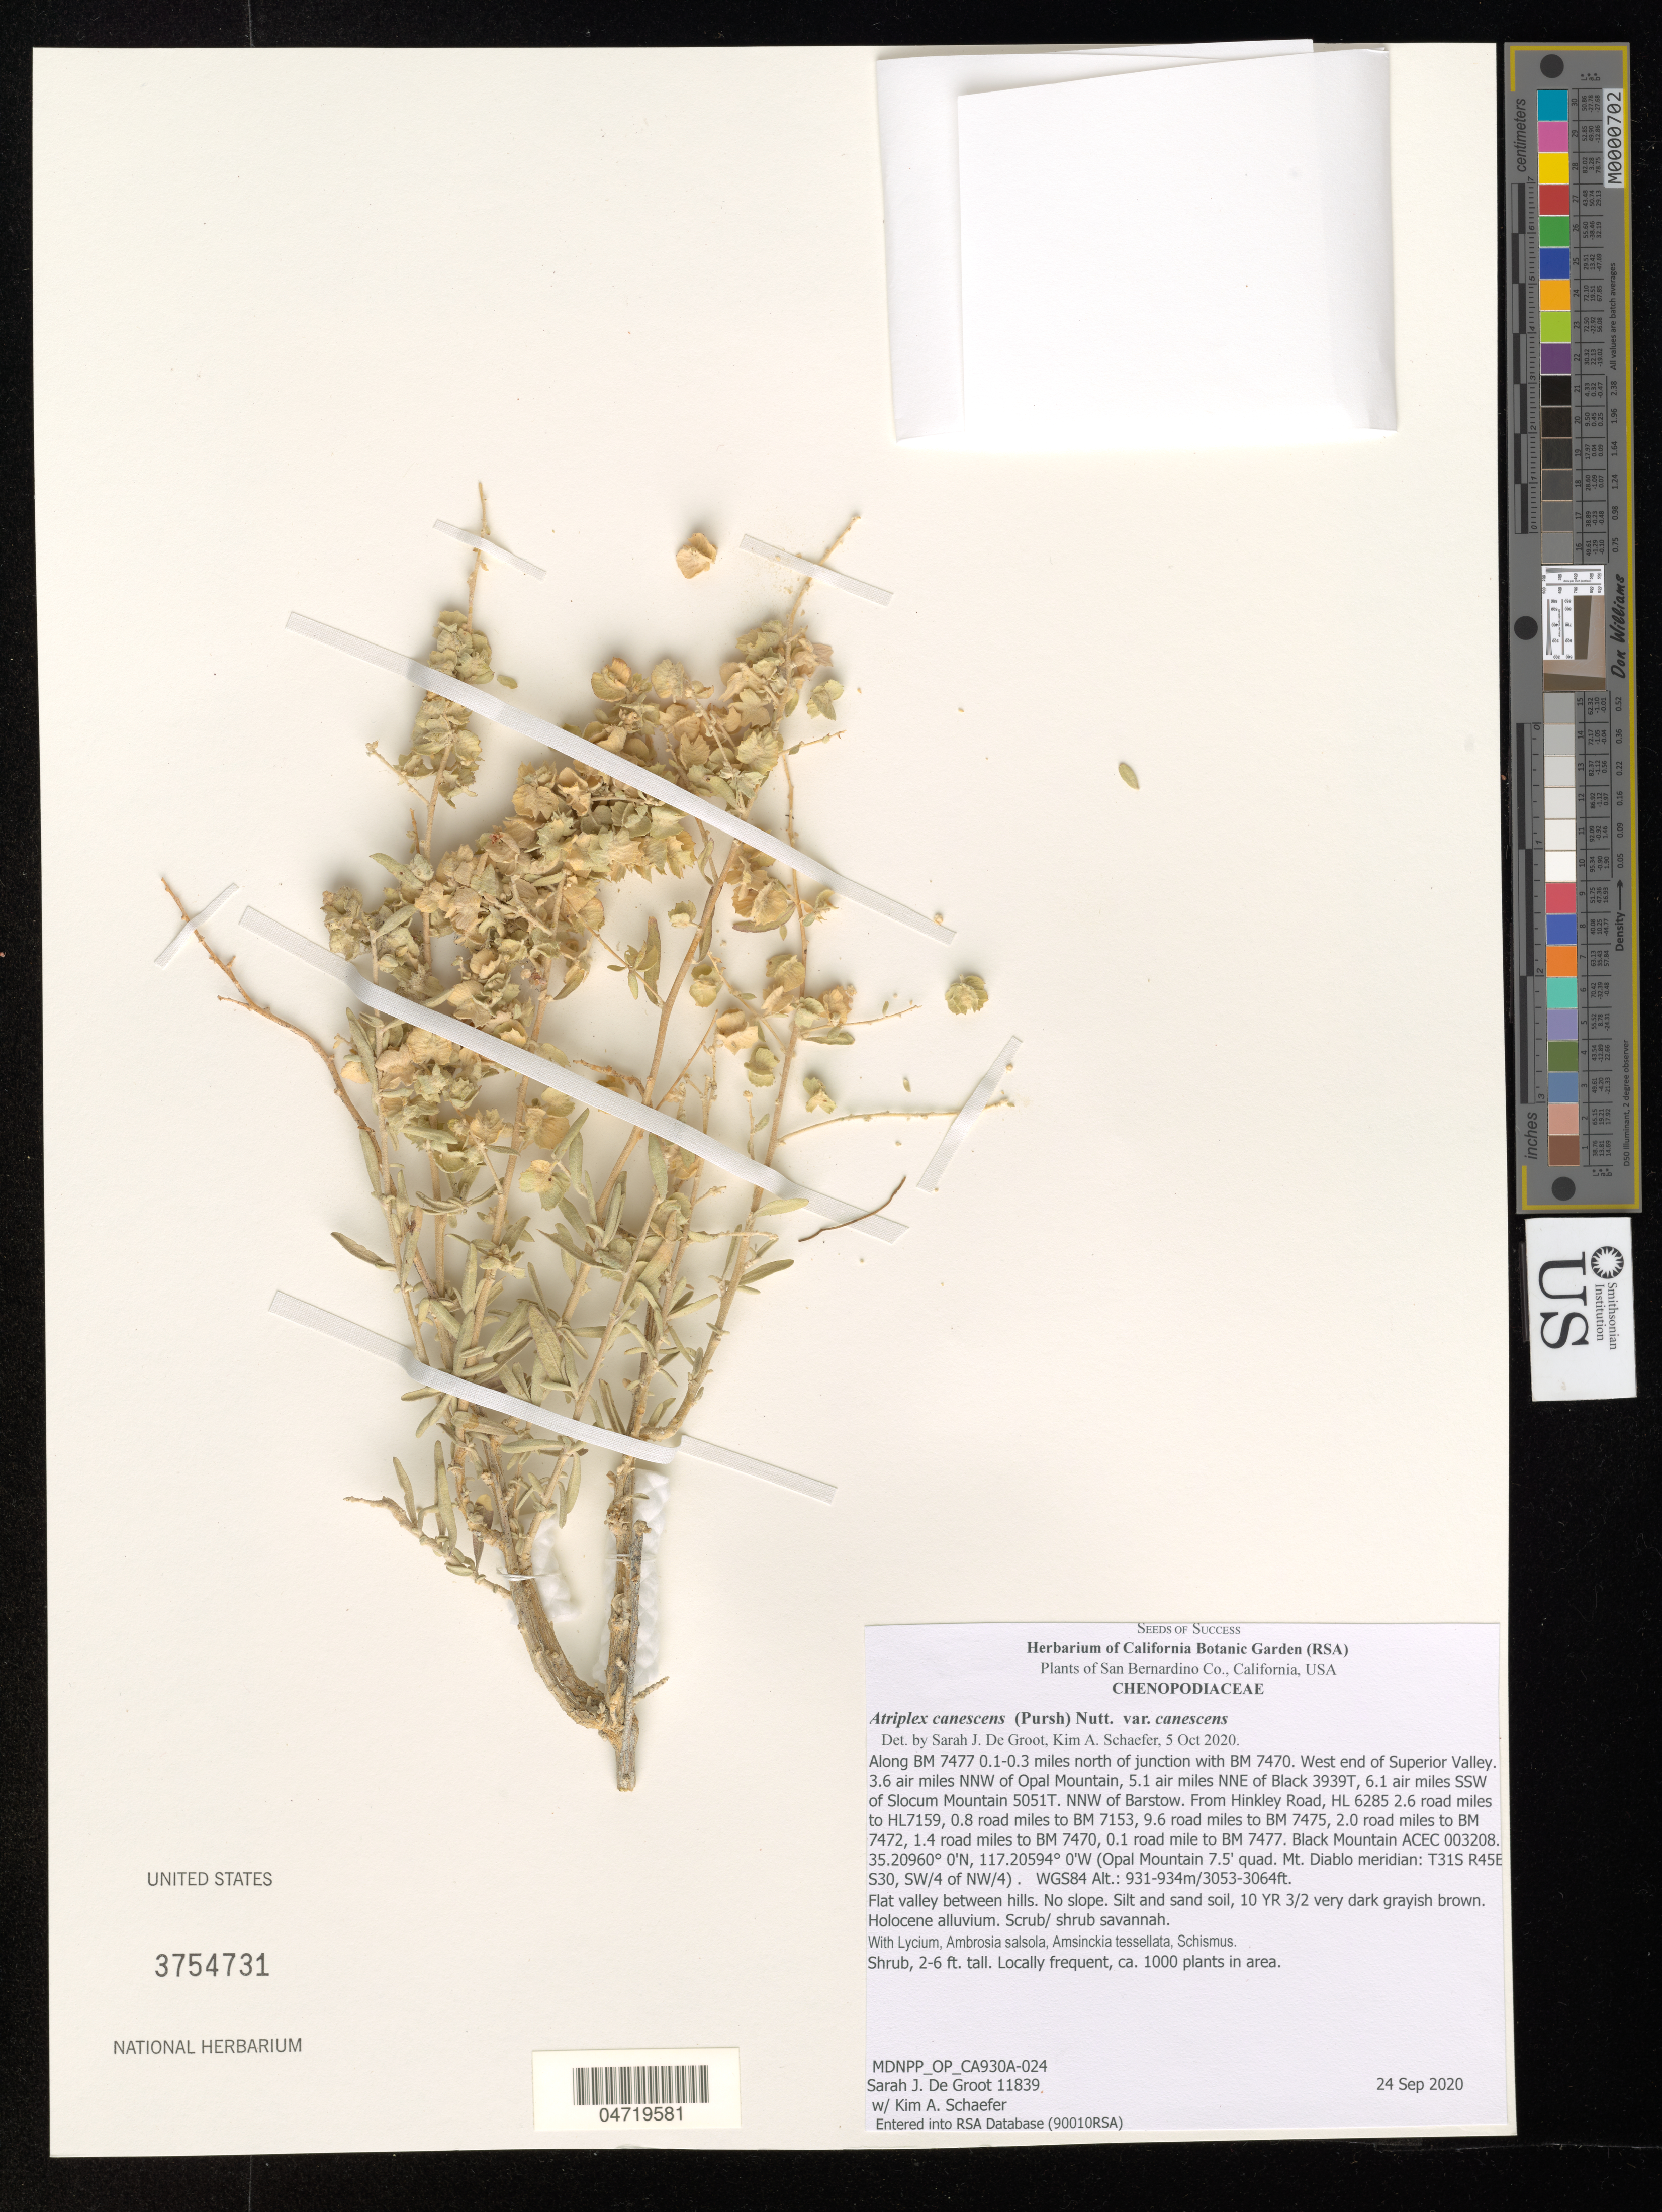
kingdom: Plantae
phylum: Tracheophyta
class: Magnoliopsida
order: Caryophyllales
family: Amaranthaceae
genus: Atriplex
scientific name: Atriplex canescens var. canescens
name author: (Pursh) Nutt.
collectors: S. De Groot & K. Schaefer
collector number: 11839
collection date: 2020-09-24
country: United States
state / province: California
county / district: San Bernardino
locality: San Bernardino Co. Along BM 7477 0.1-0.3 miles north of junction with BM 7470. West end of Superior Valley. 3.6 air miles NNW of Opal Mountain, 5.1 air miles NNE of Black 3939T, 6.1 air miles SSW of Slocum Mountain 5051T. NNW of Barstow. From Hinkley Road, HL 6285 2.6 road miles to HL7159, 0.8 road miles to BM 7153, 9.6 road miles to BM 7475, 2.0 road miles to BM 7472, 1.4 road miles to BM 7470, 0.1 road mile to BM 7477. Black Mountain ACEC 003208. (Opal Mountain 7.5' quad. Mt. Diablo meridian: T31S R45E S30, SW/4 of NW/4). WGS84.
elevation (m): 931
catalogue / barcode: US 3754731